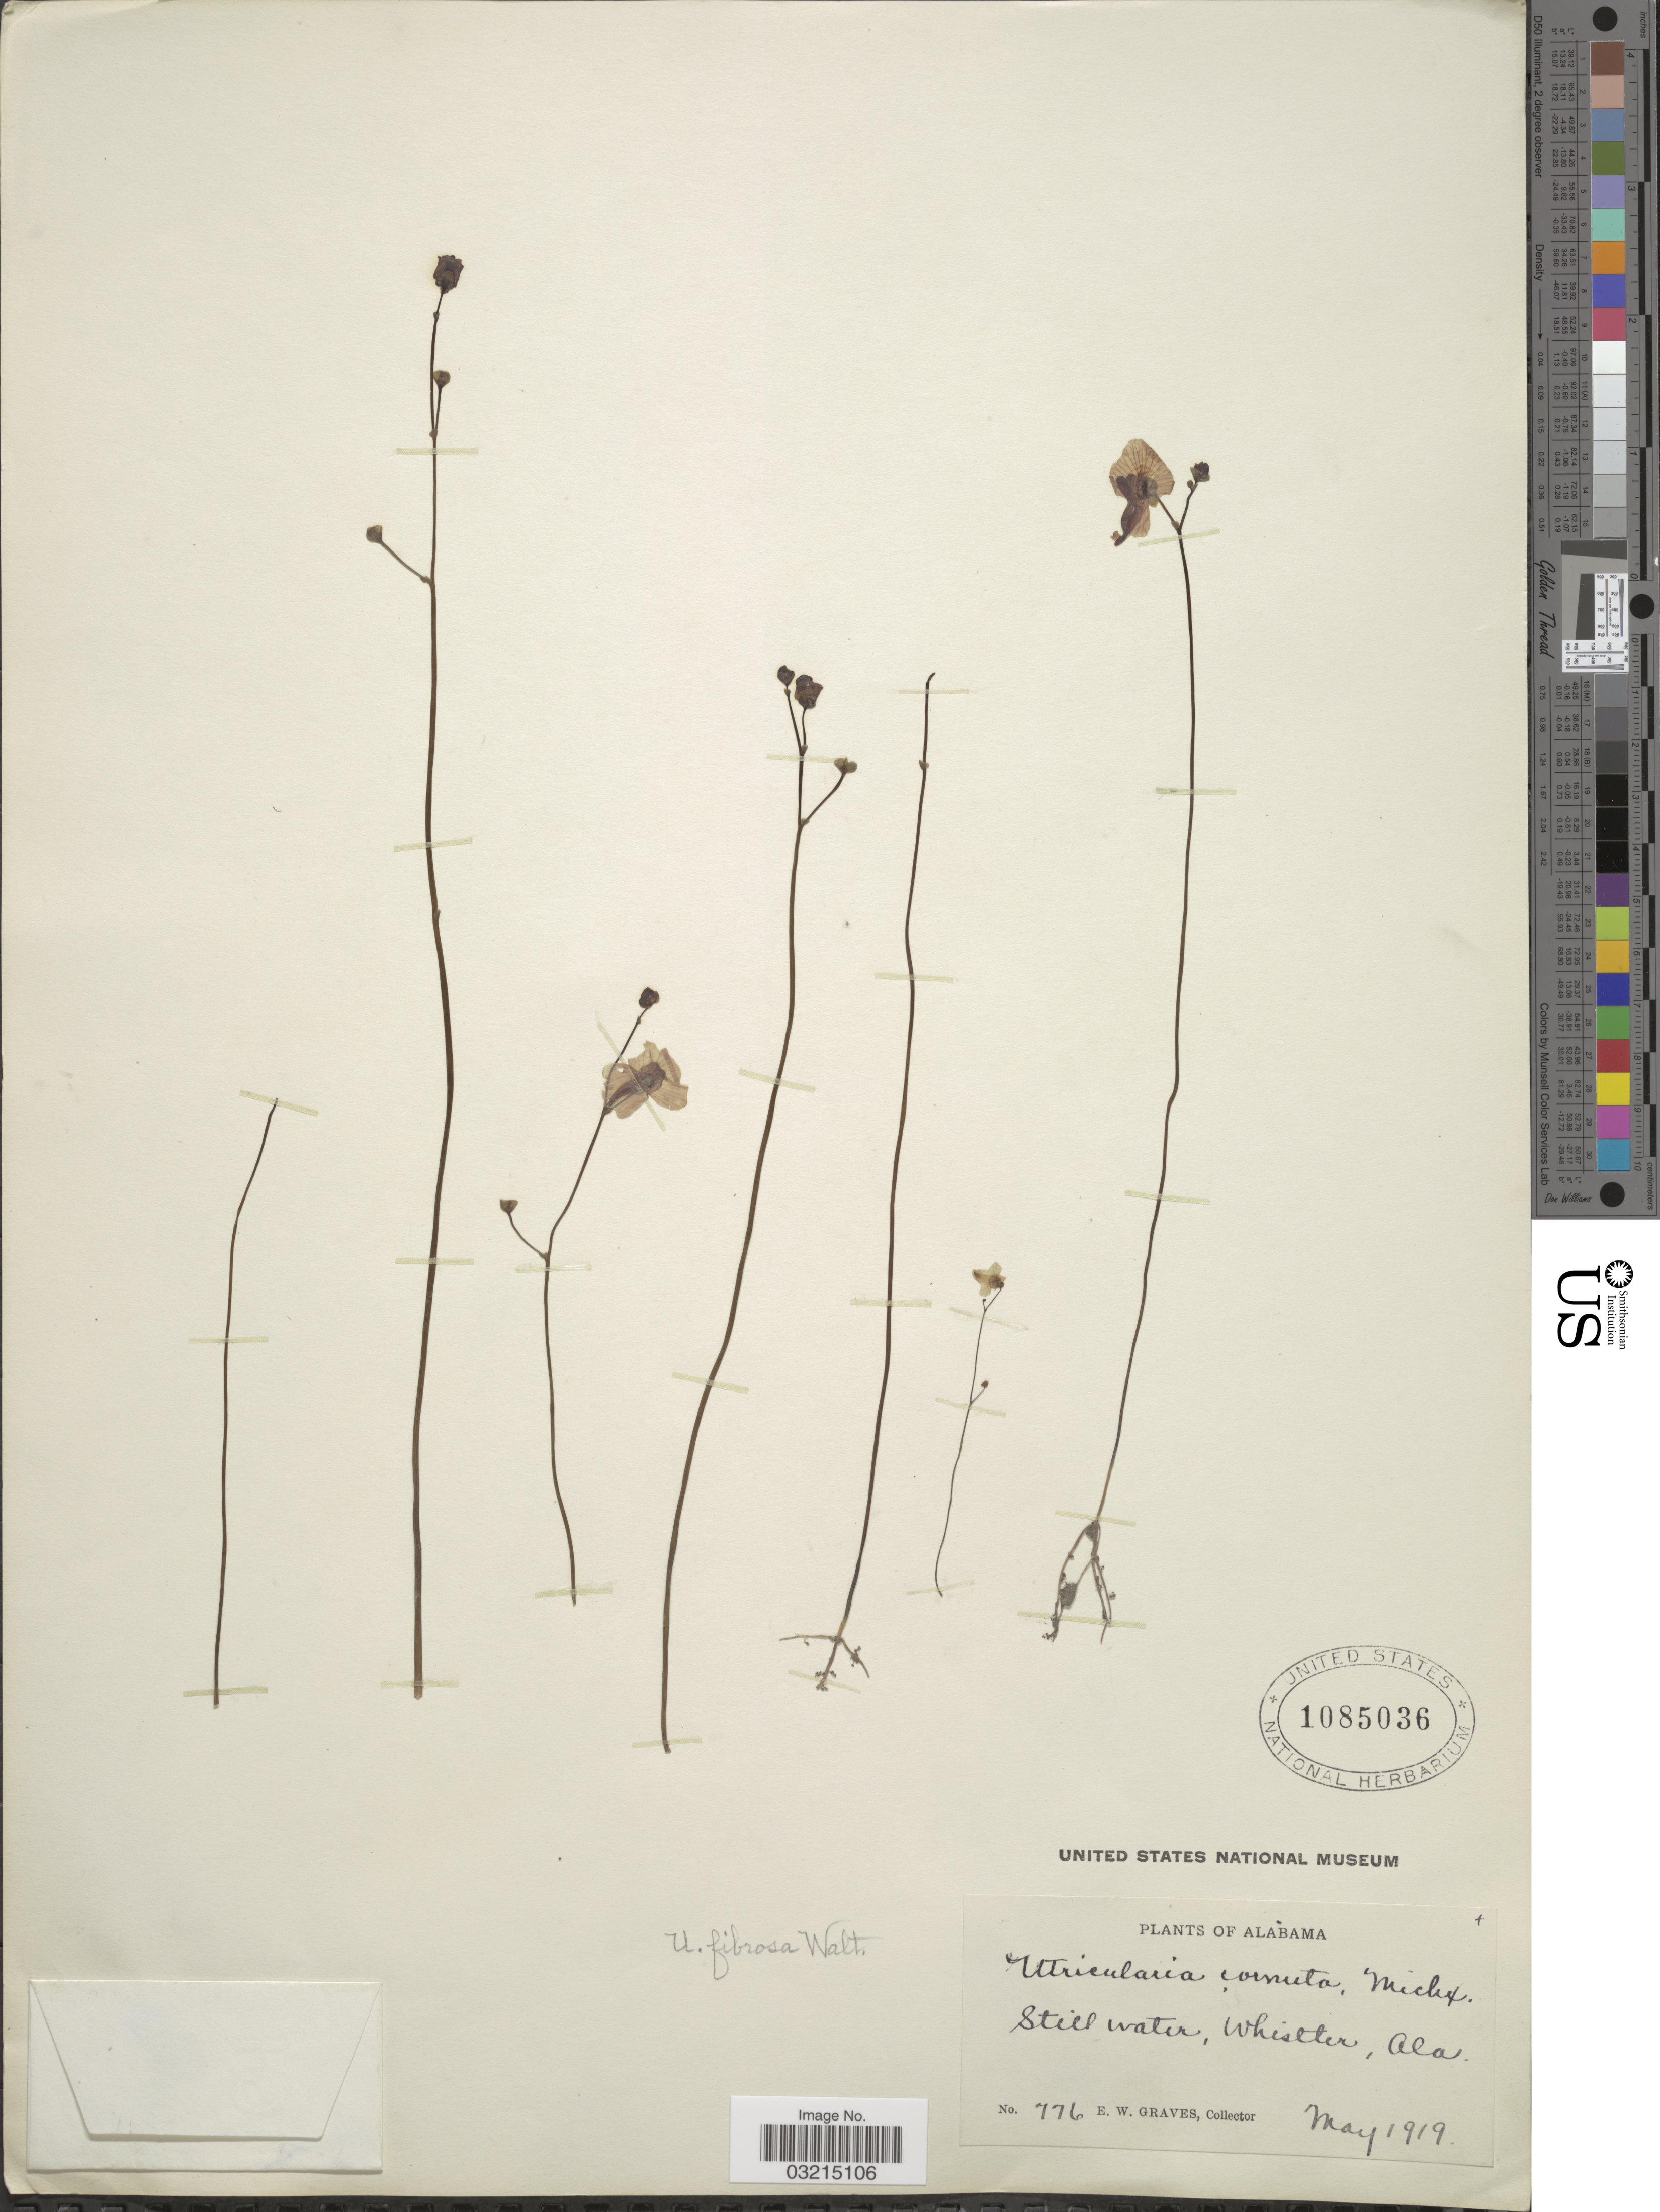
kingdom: Plantae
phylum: Tracheophyta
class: Magnoliopsida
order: Lamiales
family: Lentibulariaceae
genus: Utricularia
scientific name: Utricularia gibba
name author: L.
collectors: E. Graves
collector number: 776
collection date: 1919-05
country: United States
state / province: Alabama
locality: Stillwater, Whistler.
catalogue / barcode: US 1085036